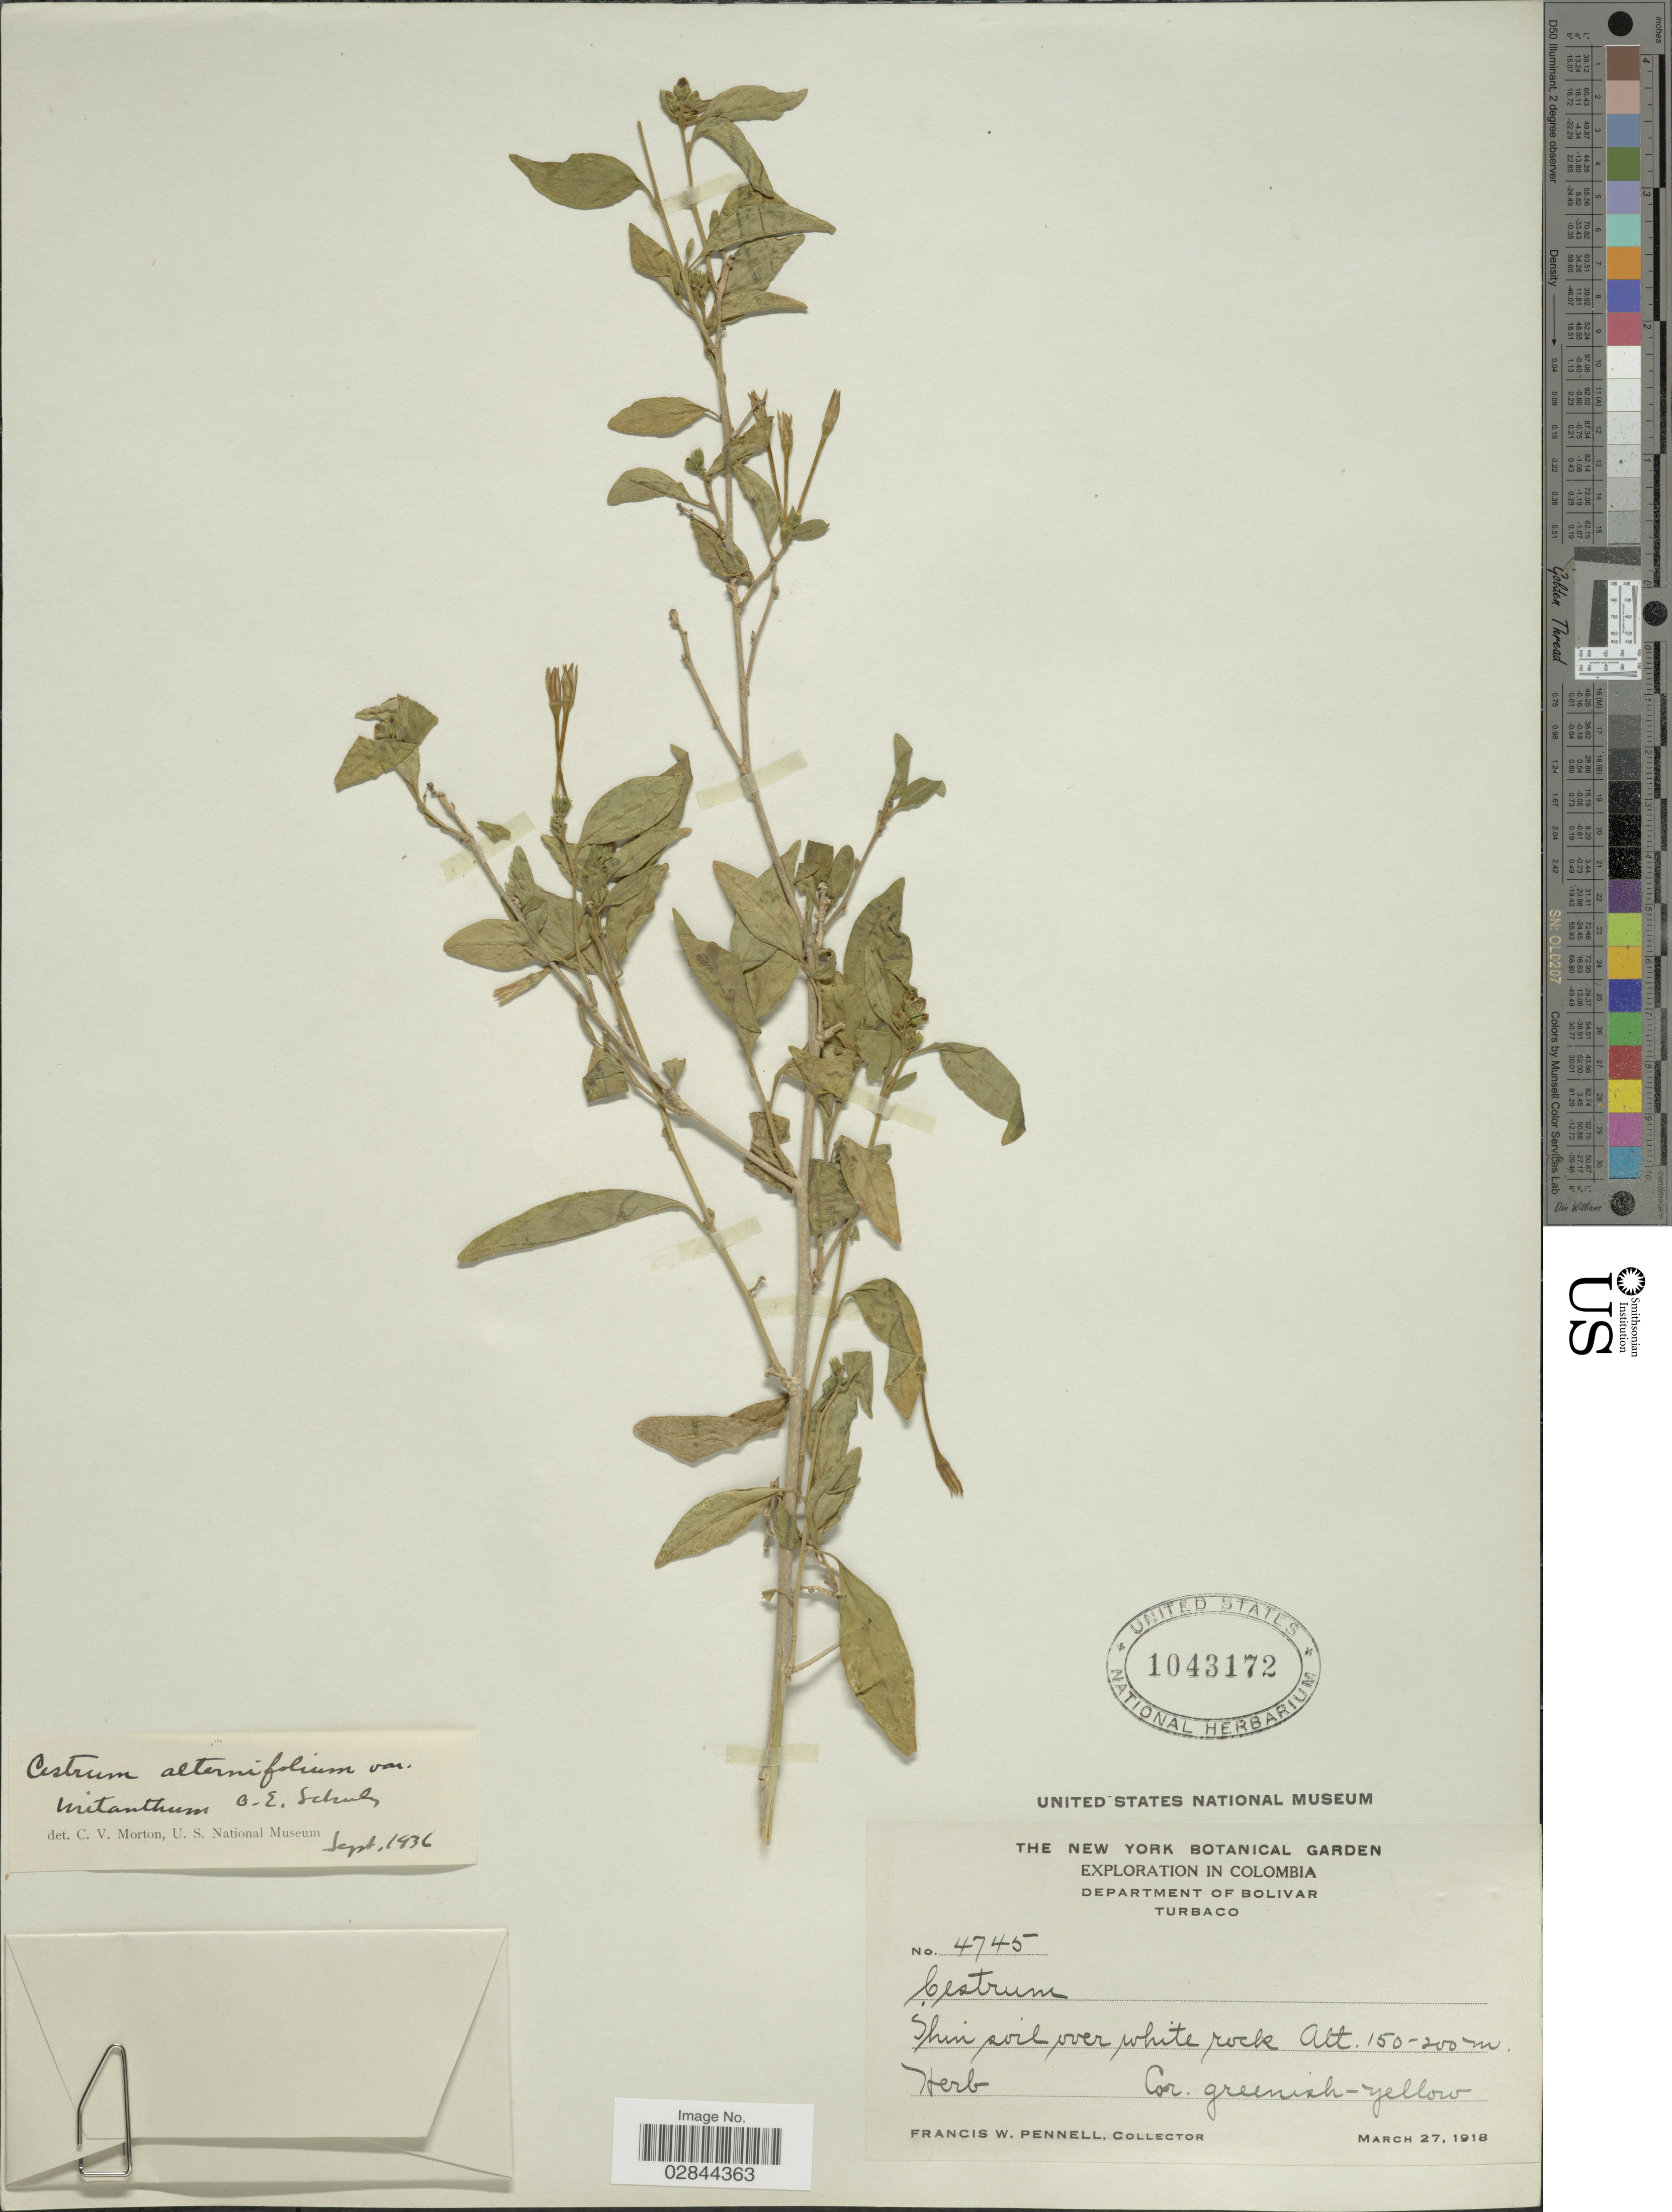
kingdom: Plantae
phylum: Tracheophyta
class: Magnoliopsida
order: Solanales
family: Solanaceae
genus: Cestrum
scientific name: Cestrum alternifolium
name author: (Jacq.) O.E. Schulz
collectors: F. W. Pennell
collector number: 4745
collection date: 1918-03-27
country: Colombia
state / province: Bolívar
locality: Department of Bolivar, Turbaco.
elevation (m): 150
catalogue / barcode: US 1043172